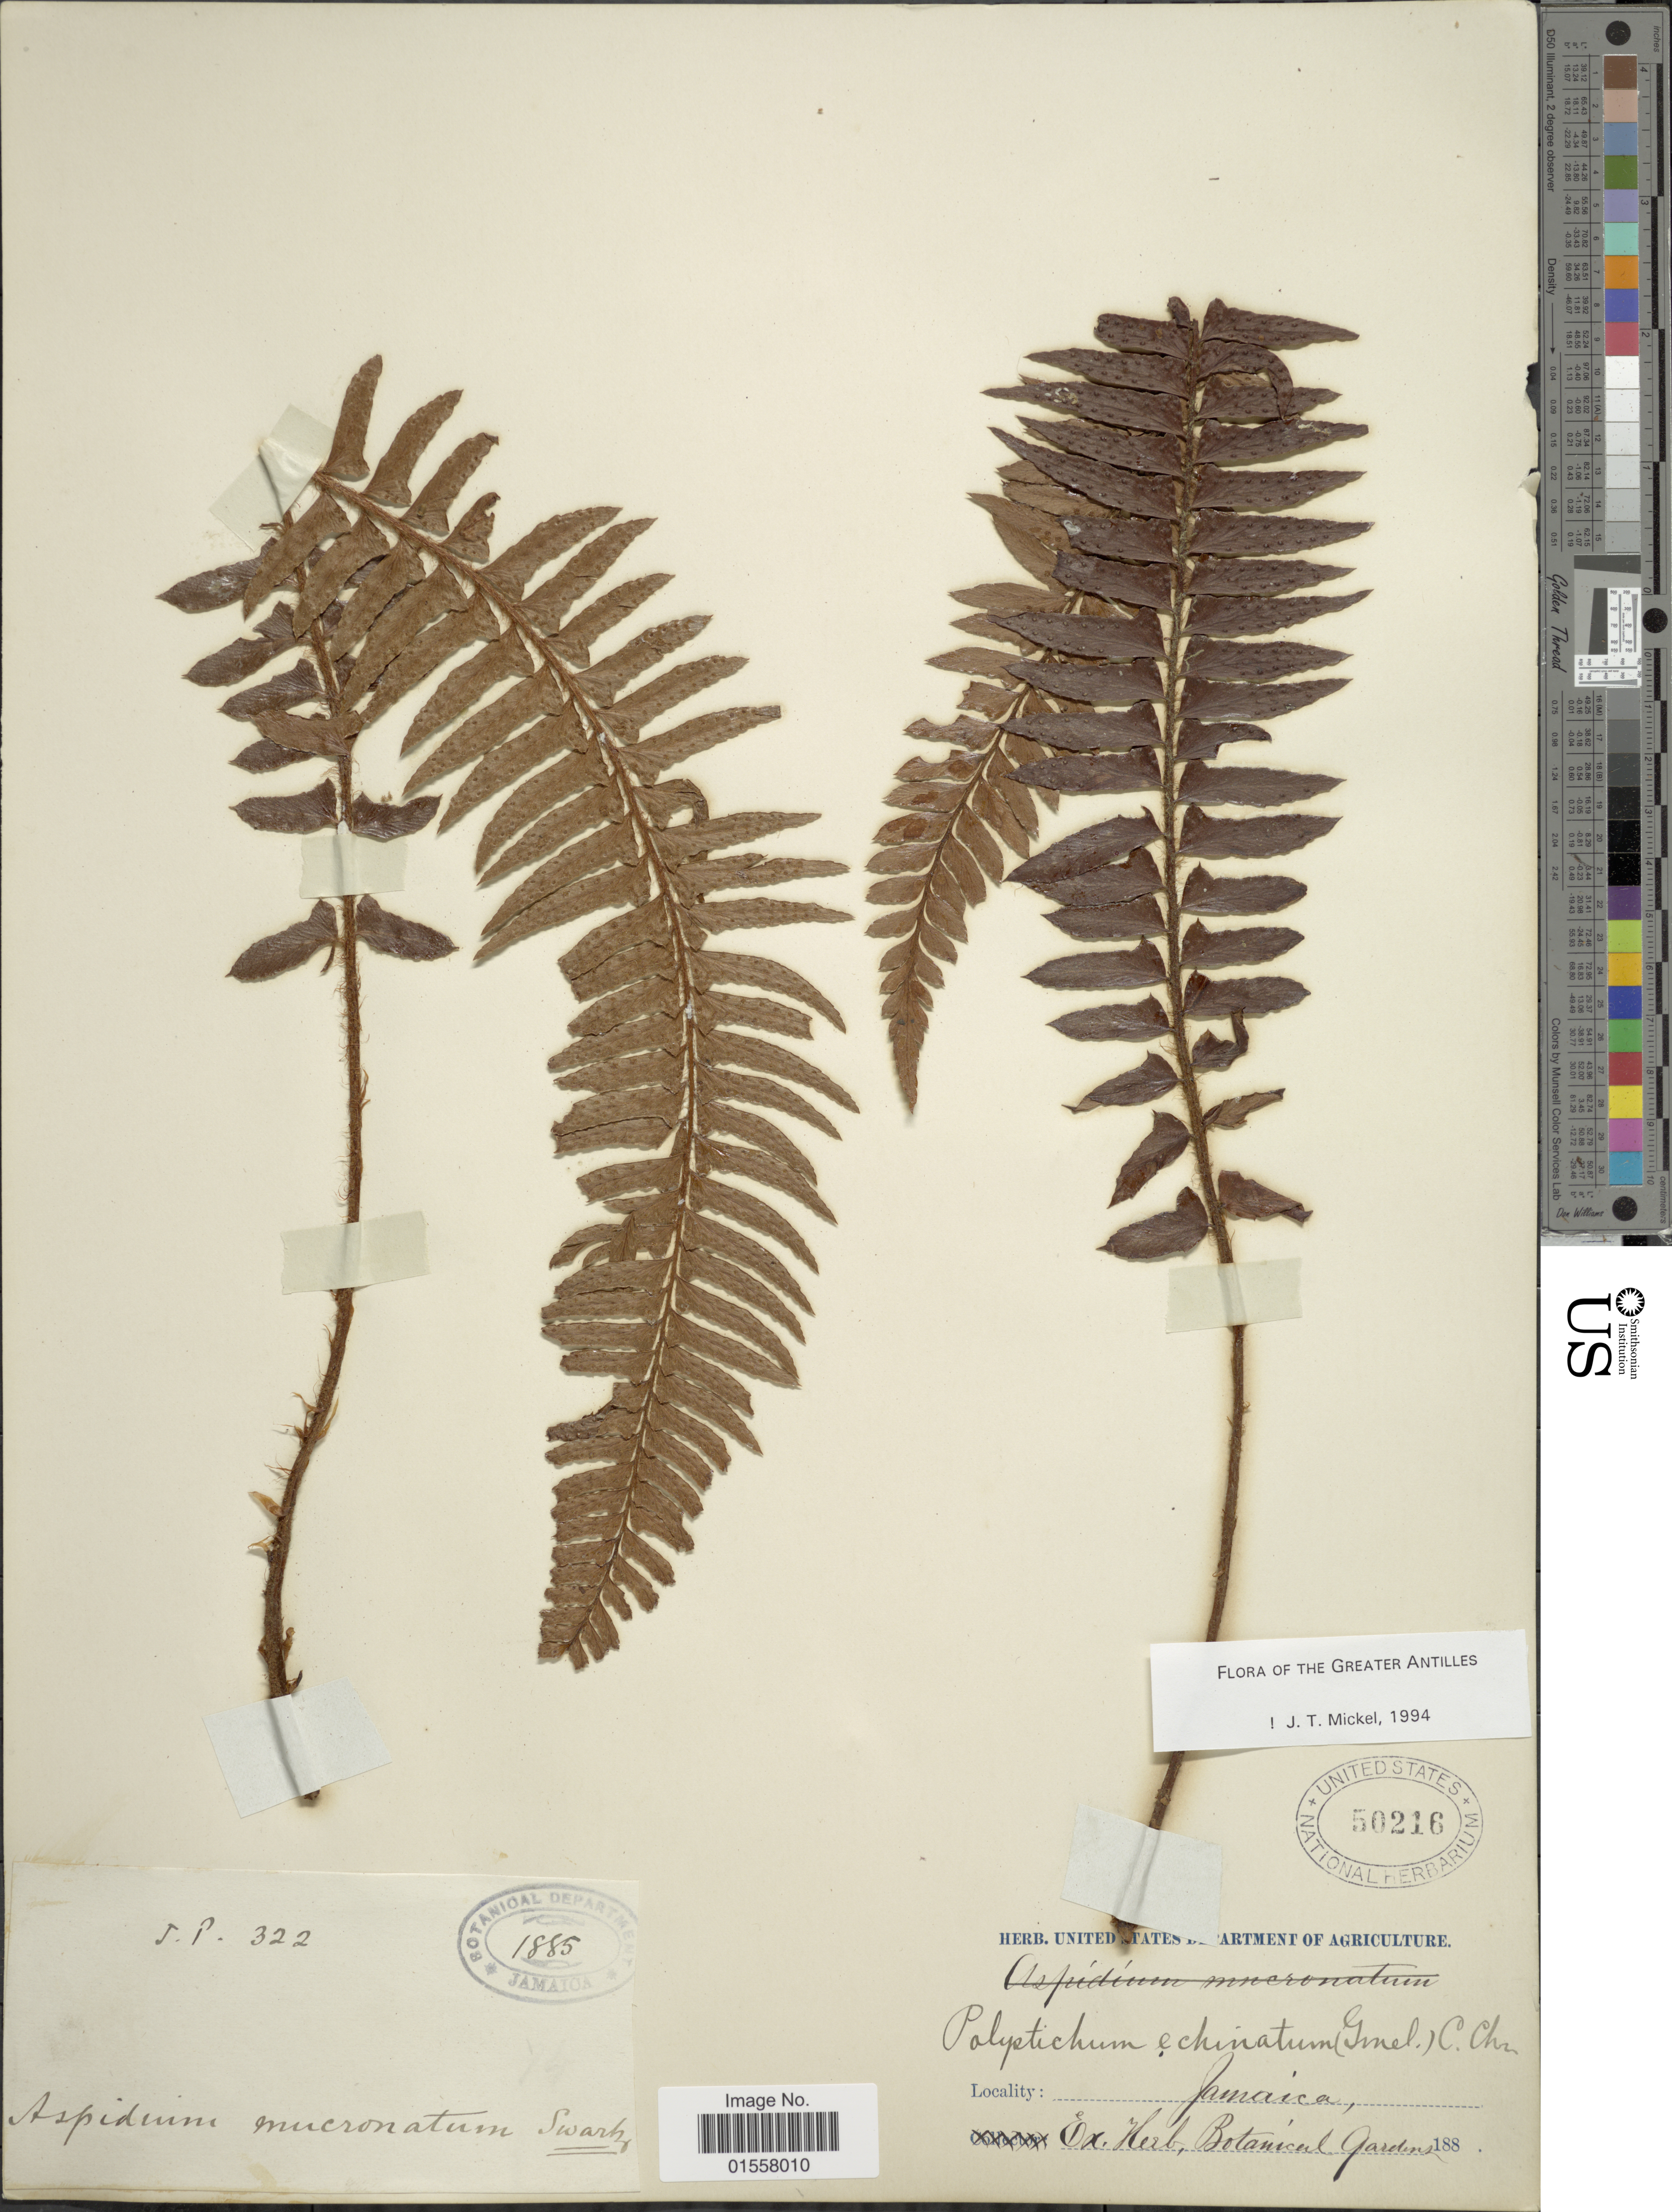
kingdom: Plantae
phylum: Tracheophyta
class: Polypodiopsida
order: Polypodiales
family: Dryopteridaceae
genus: Polystichum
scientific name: Polystichum echinatum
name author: (J.F. Gmel.) C. Chr.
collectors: J.P.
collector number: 322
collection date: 1885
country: Jamaica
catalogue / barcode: US 50216